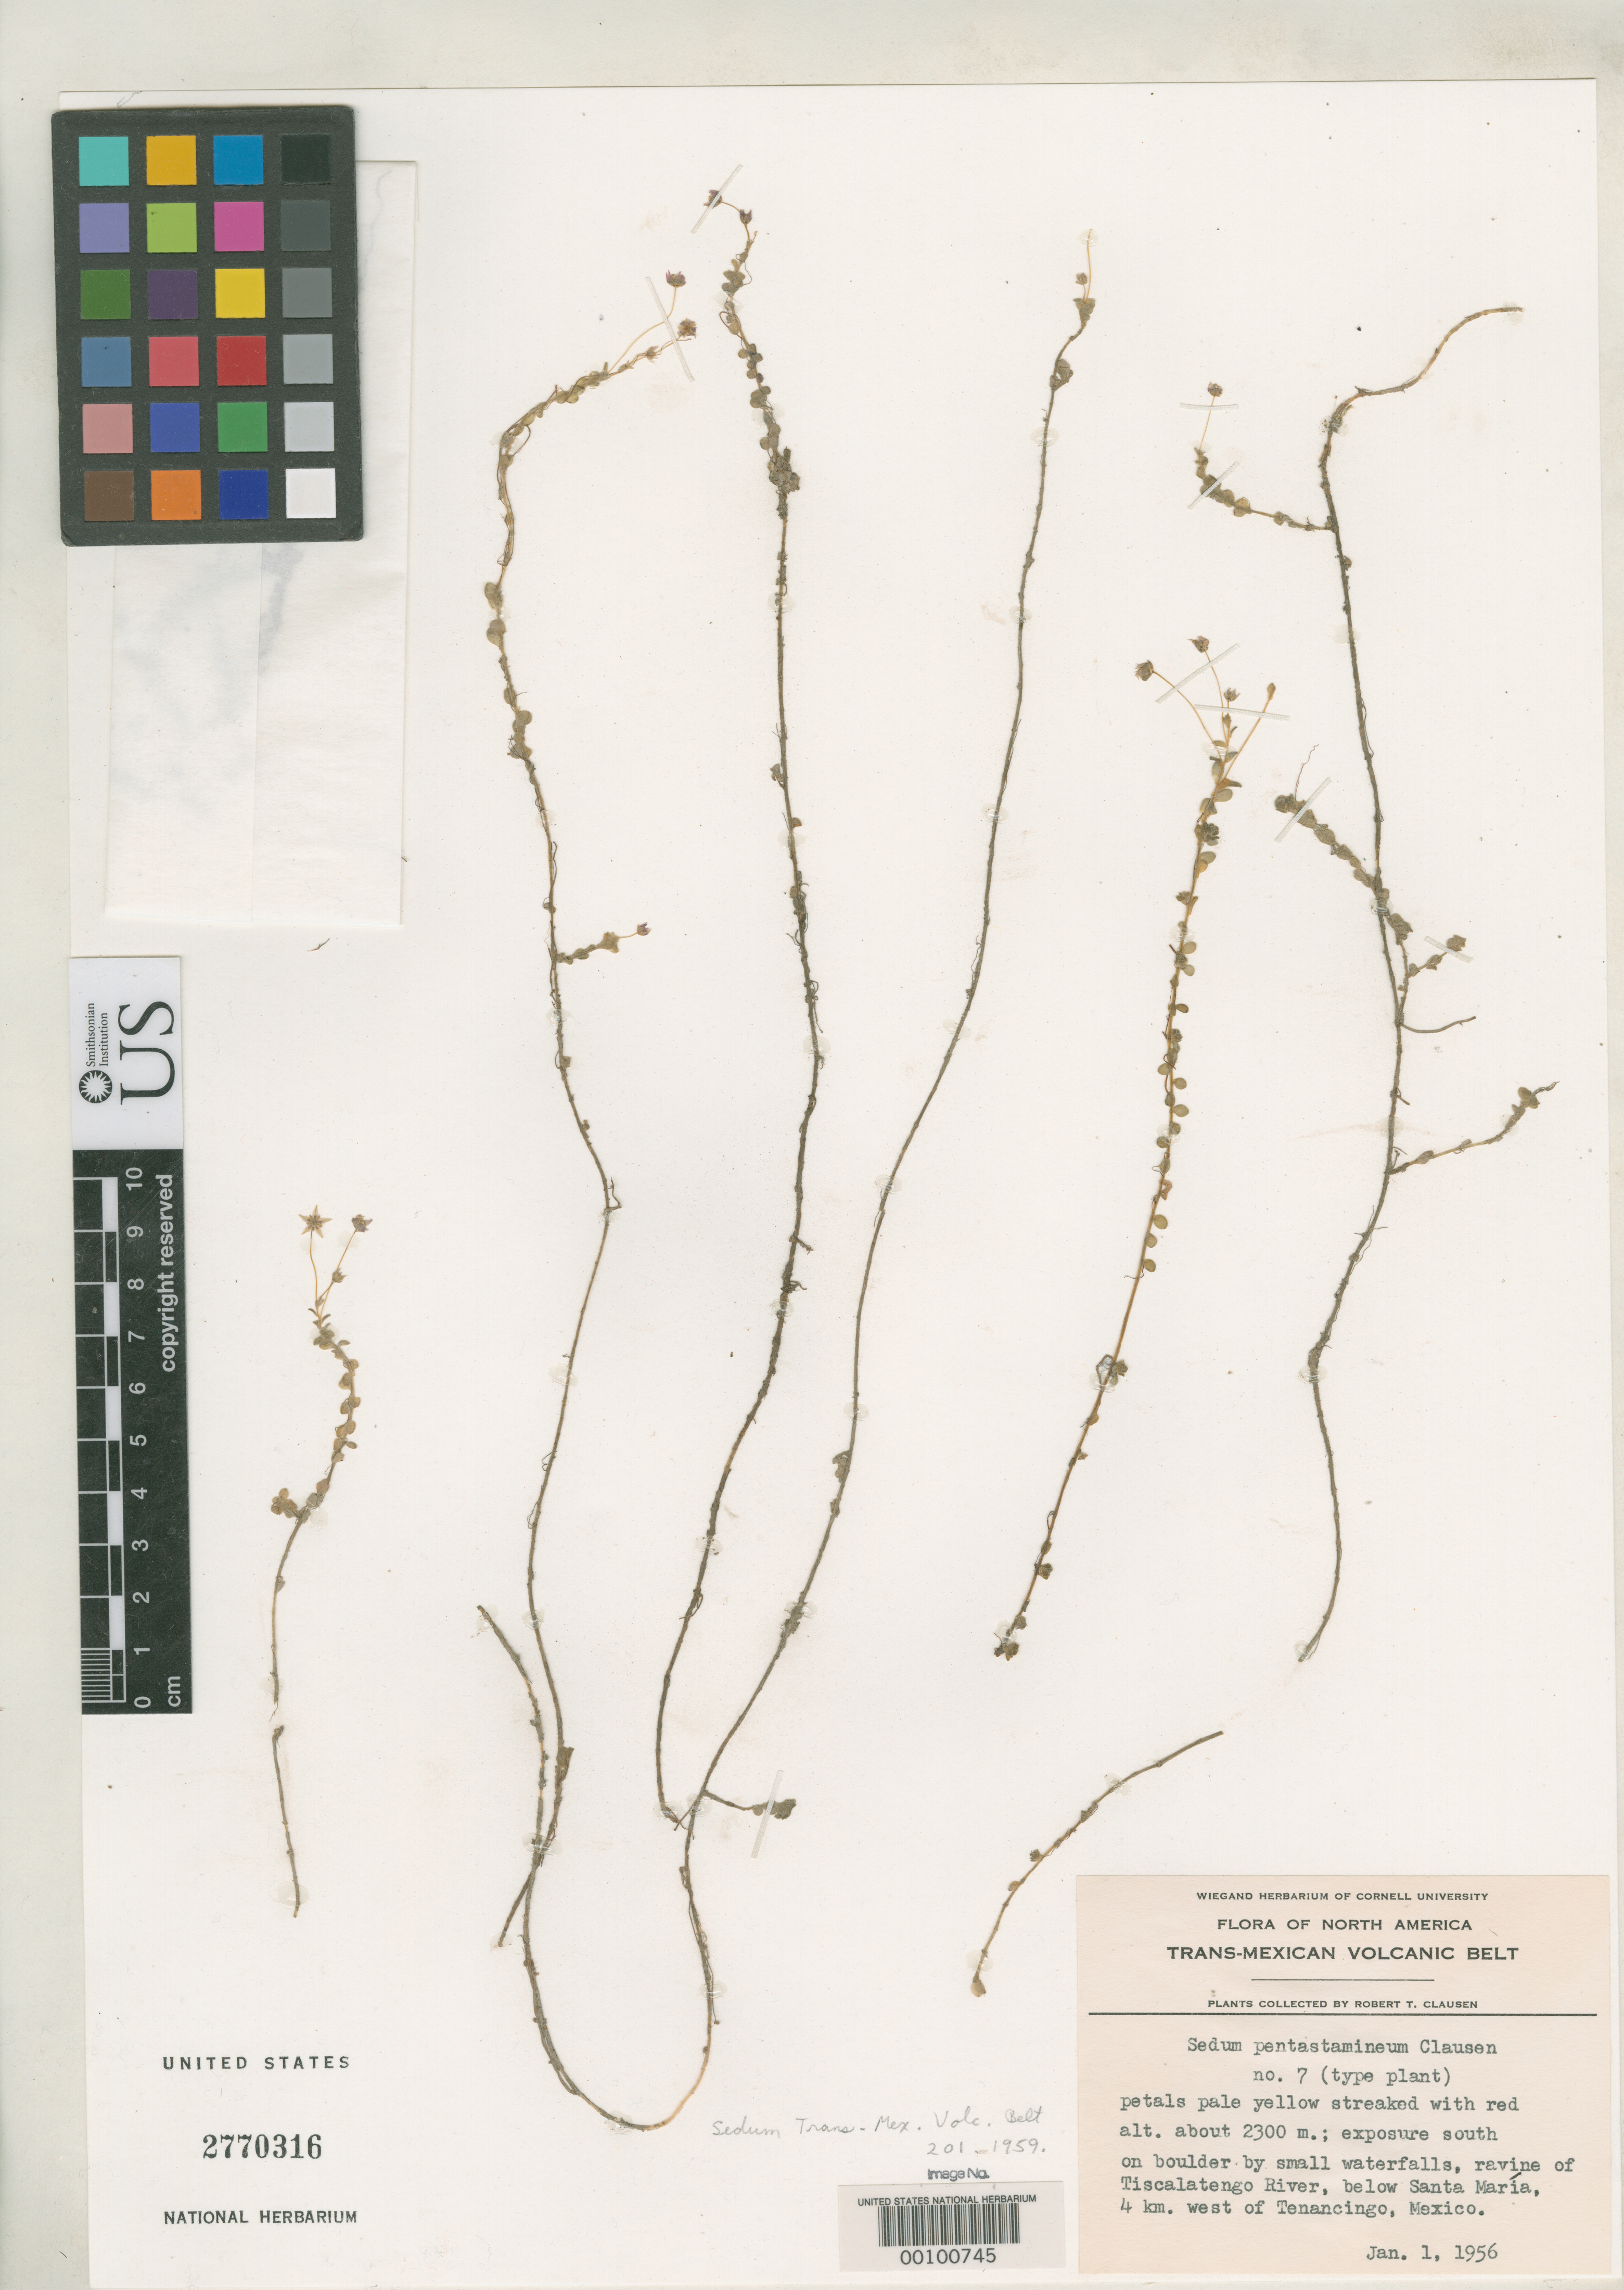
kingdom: Plantae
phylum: Tracheophyta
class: Magnoliopsida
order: Saxifragales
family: Crassulaceae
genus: Sedum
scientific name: Sedum pentastamineum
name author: R.T. Clausen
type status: Isotype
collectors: R. T. Clausen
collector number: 7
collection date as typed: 01 Jan 1956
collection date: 1956-01-01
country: Mexico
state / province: México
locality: Tiscalatengo River Ravine, below Santa Maria, 4 km. W of Tenancingo.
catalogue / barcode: US 2770316